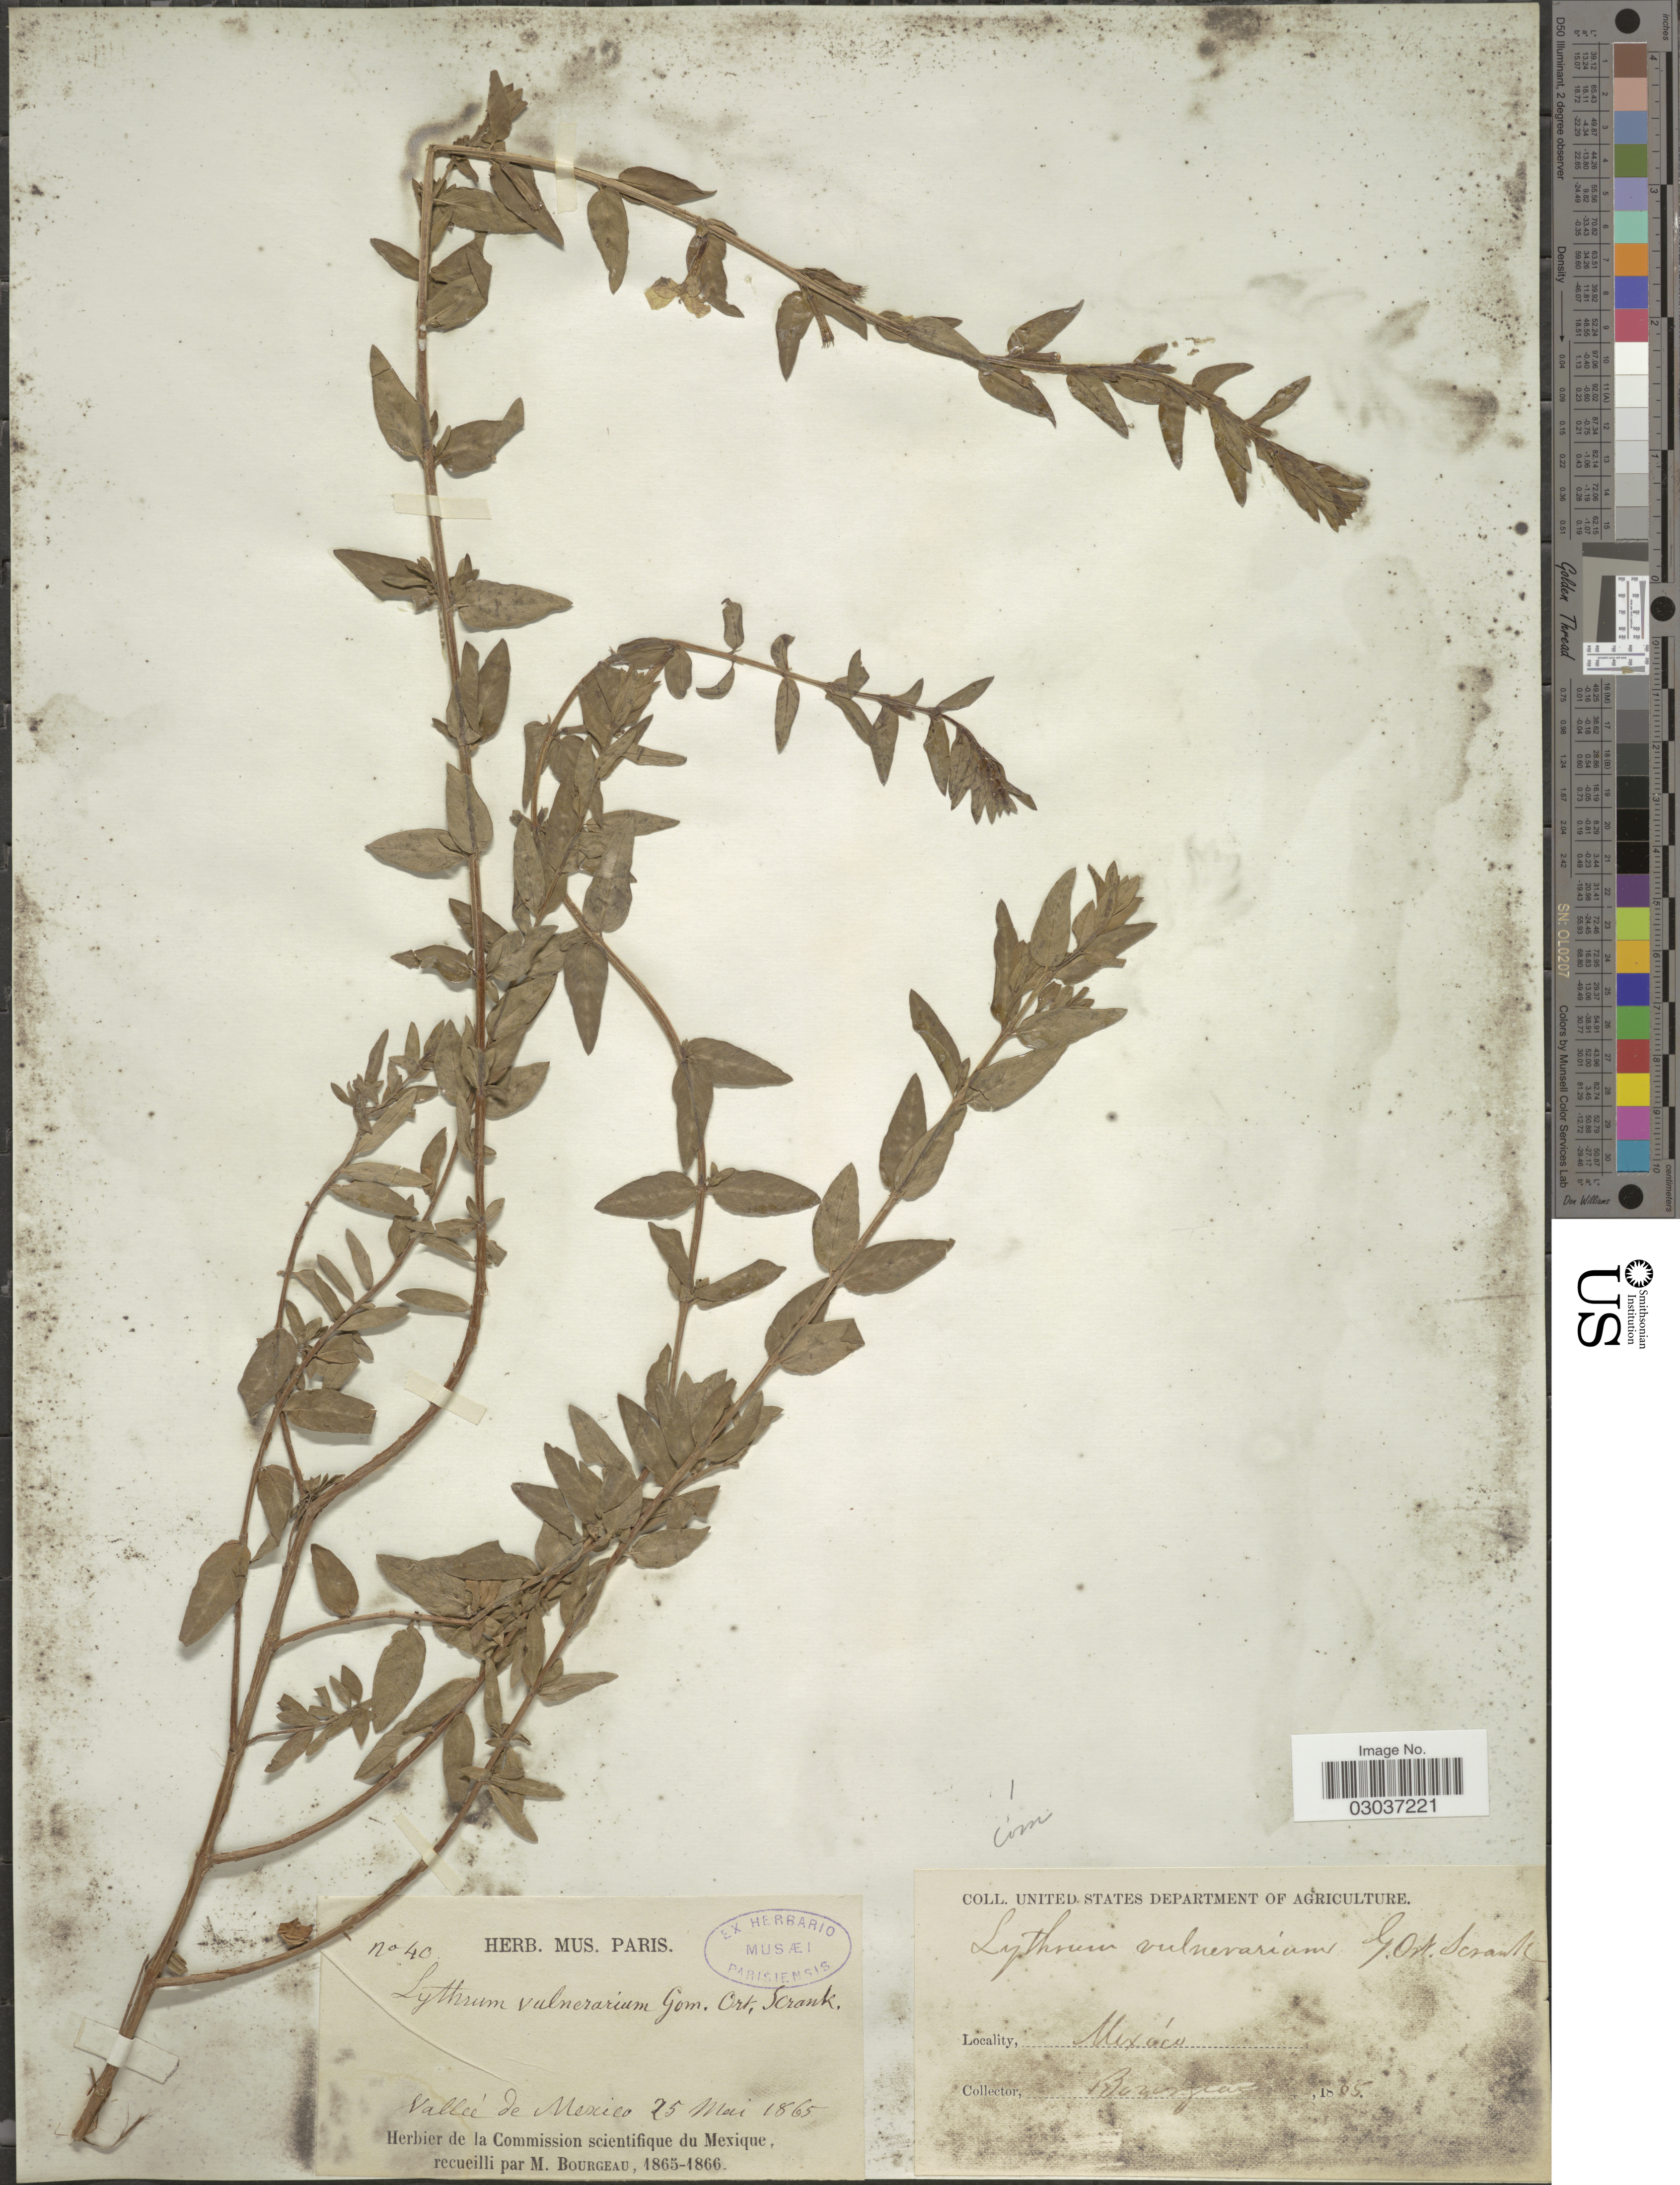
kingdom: Plantae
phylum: Tracheophyta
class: Magnoliopsida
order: Myrtales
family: Lythraceae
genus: Lythrum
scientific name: Lythrum vulneraria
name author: Aiton ex Schrank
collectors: M. Bourgeau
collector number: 40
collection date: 1865-05-25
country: Mexico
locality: Valleè de Mexico.